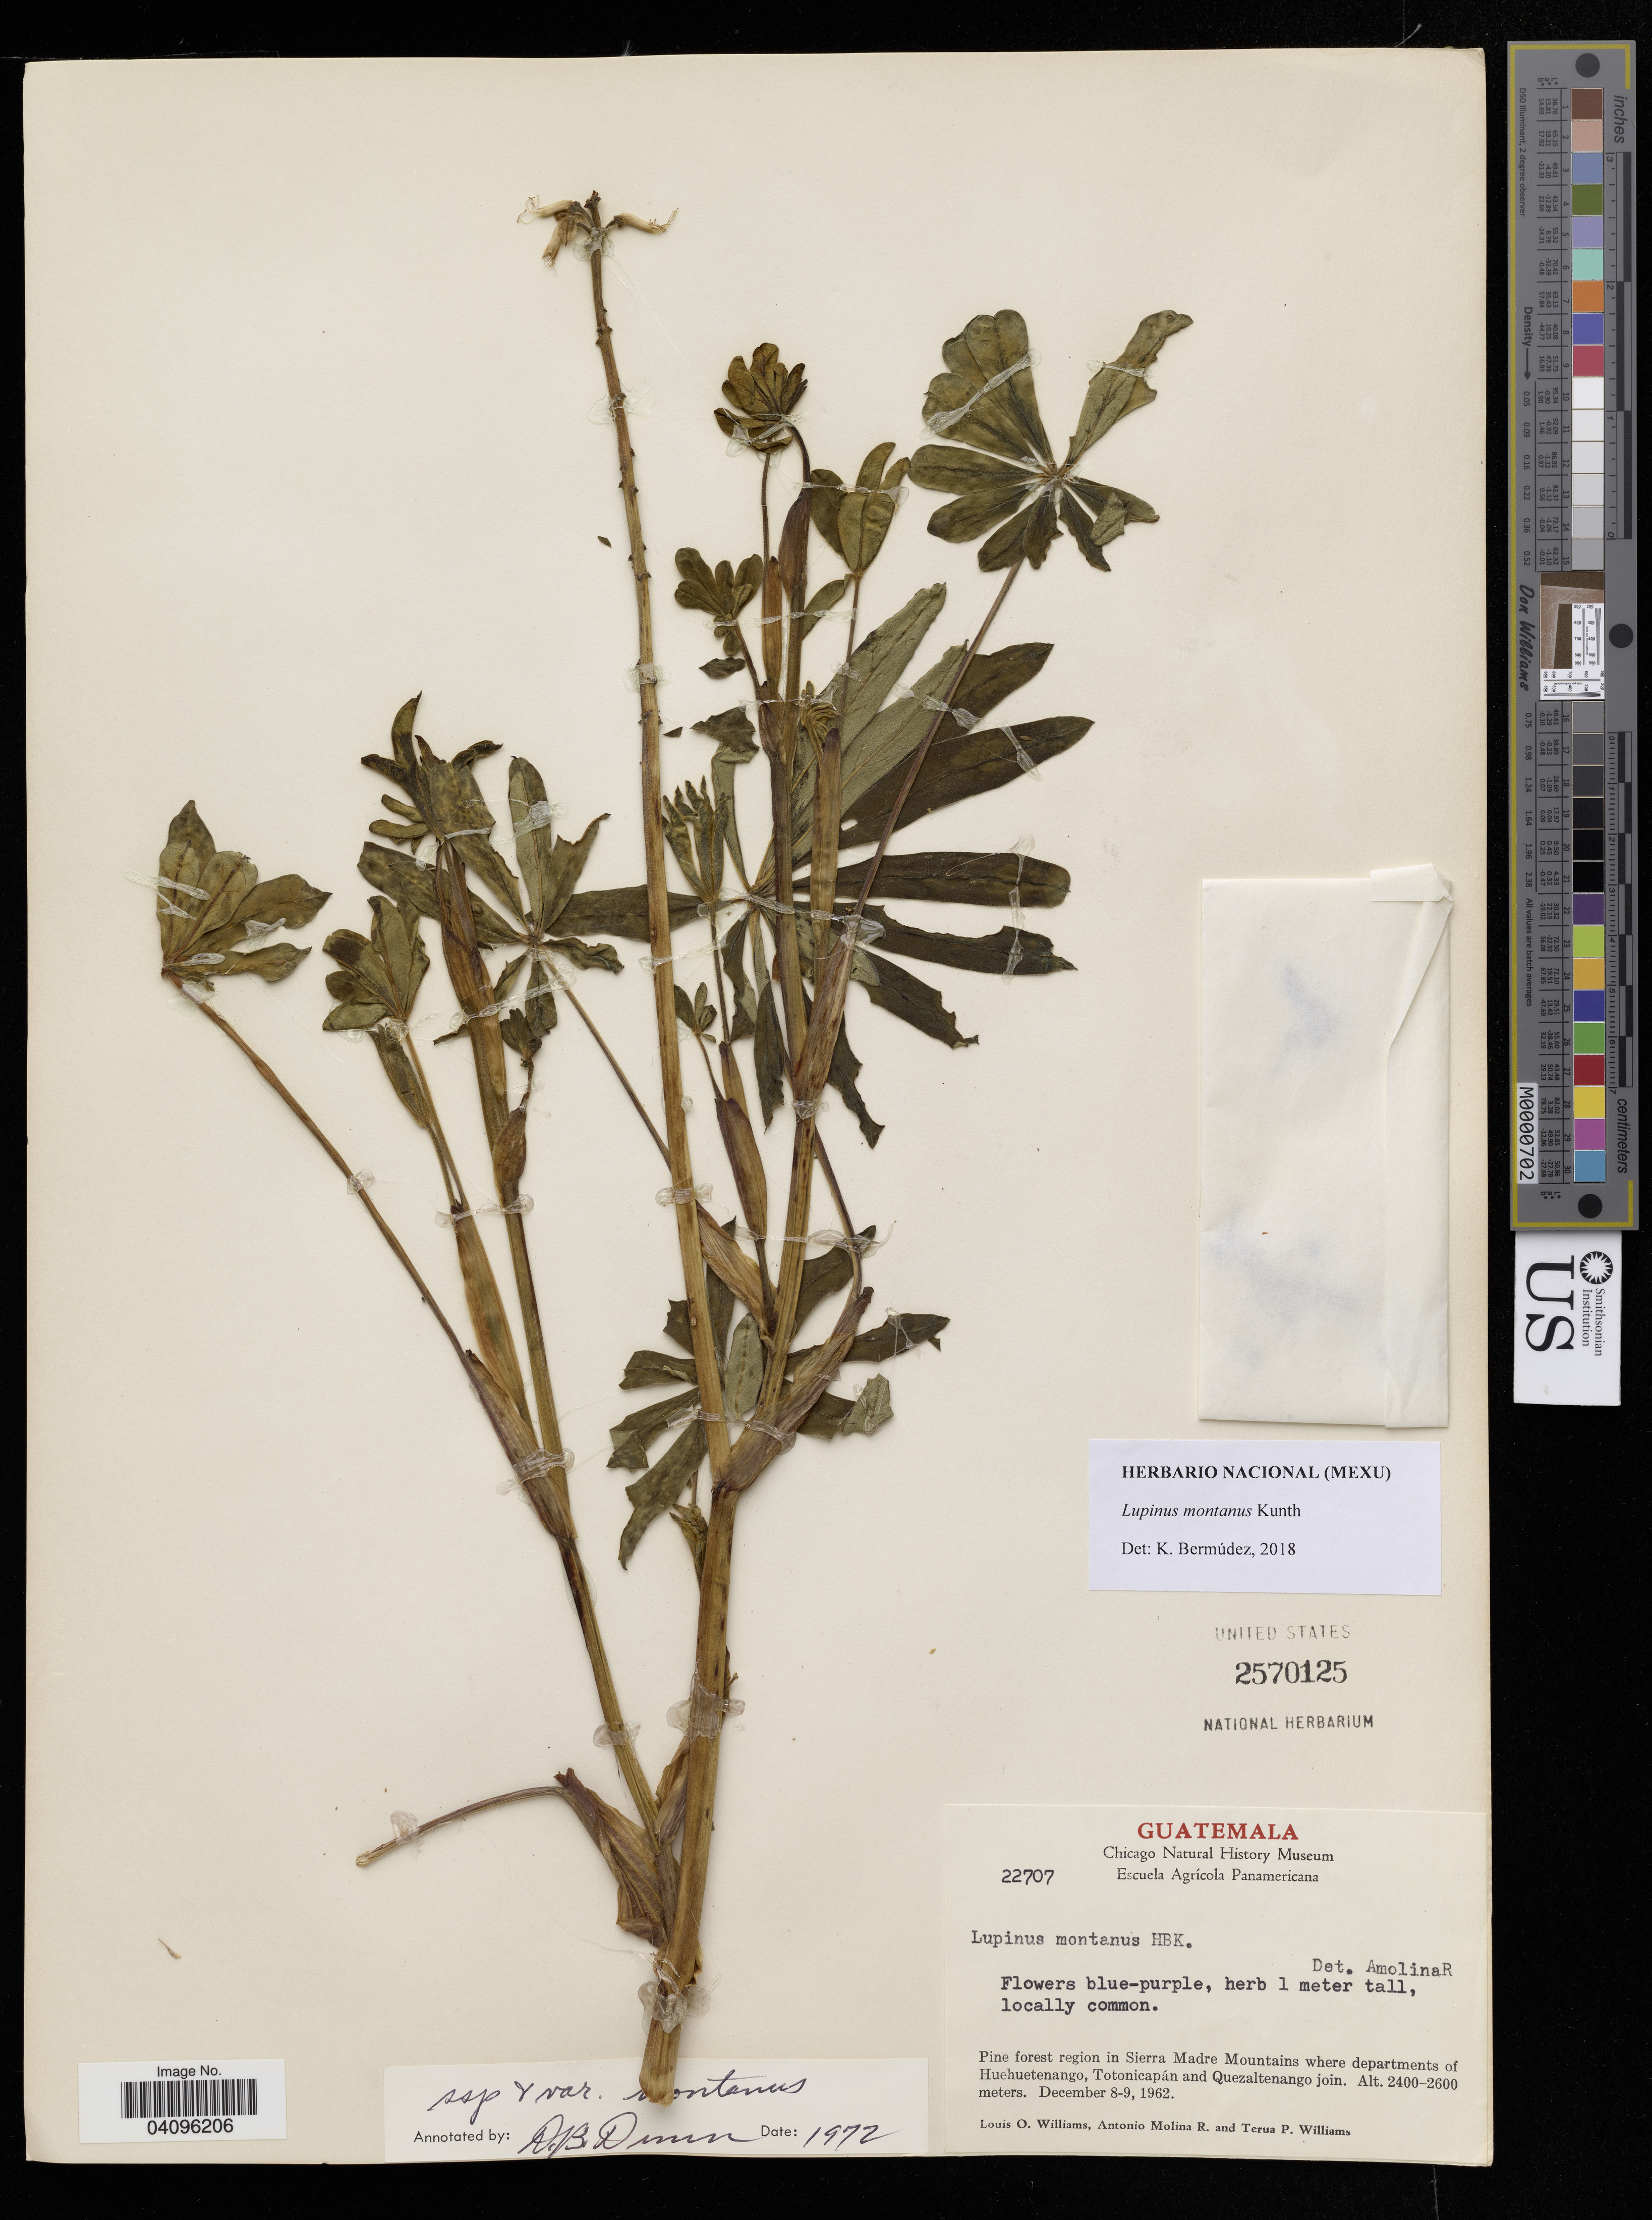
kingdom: Plantae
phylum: Tracheophyta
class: Magnoliopsida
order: Fabales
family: Fabaceae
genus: Lupinus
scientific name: Lupinus montanus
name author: Kunth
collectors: L. Williams, A. Molina R. & T. Williams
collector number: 22707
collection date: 1962-12-08/1962-12-09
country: Guatemala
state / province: Huehuetenango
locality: Pine forest region in Sierra Madre Mountains where departments of Huehuetenango, Totonicapán and Quezaltenango join.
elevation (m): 2400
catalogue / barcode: US 2570125